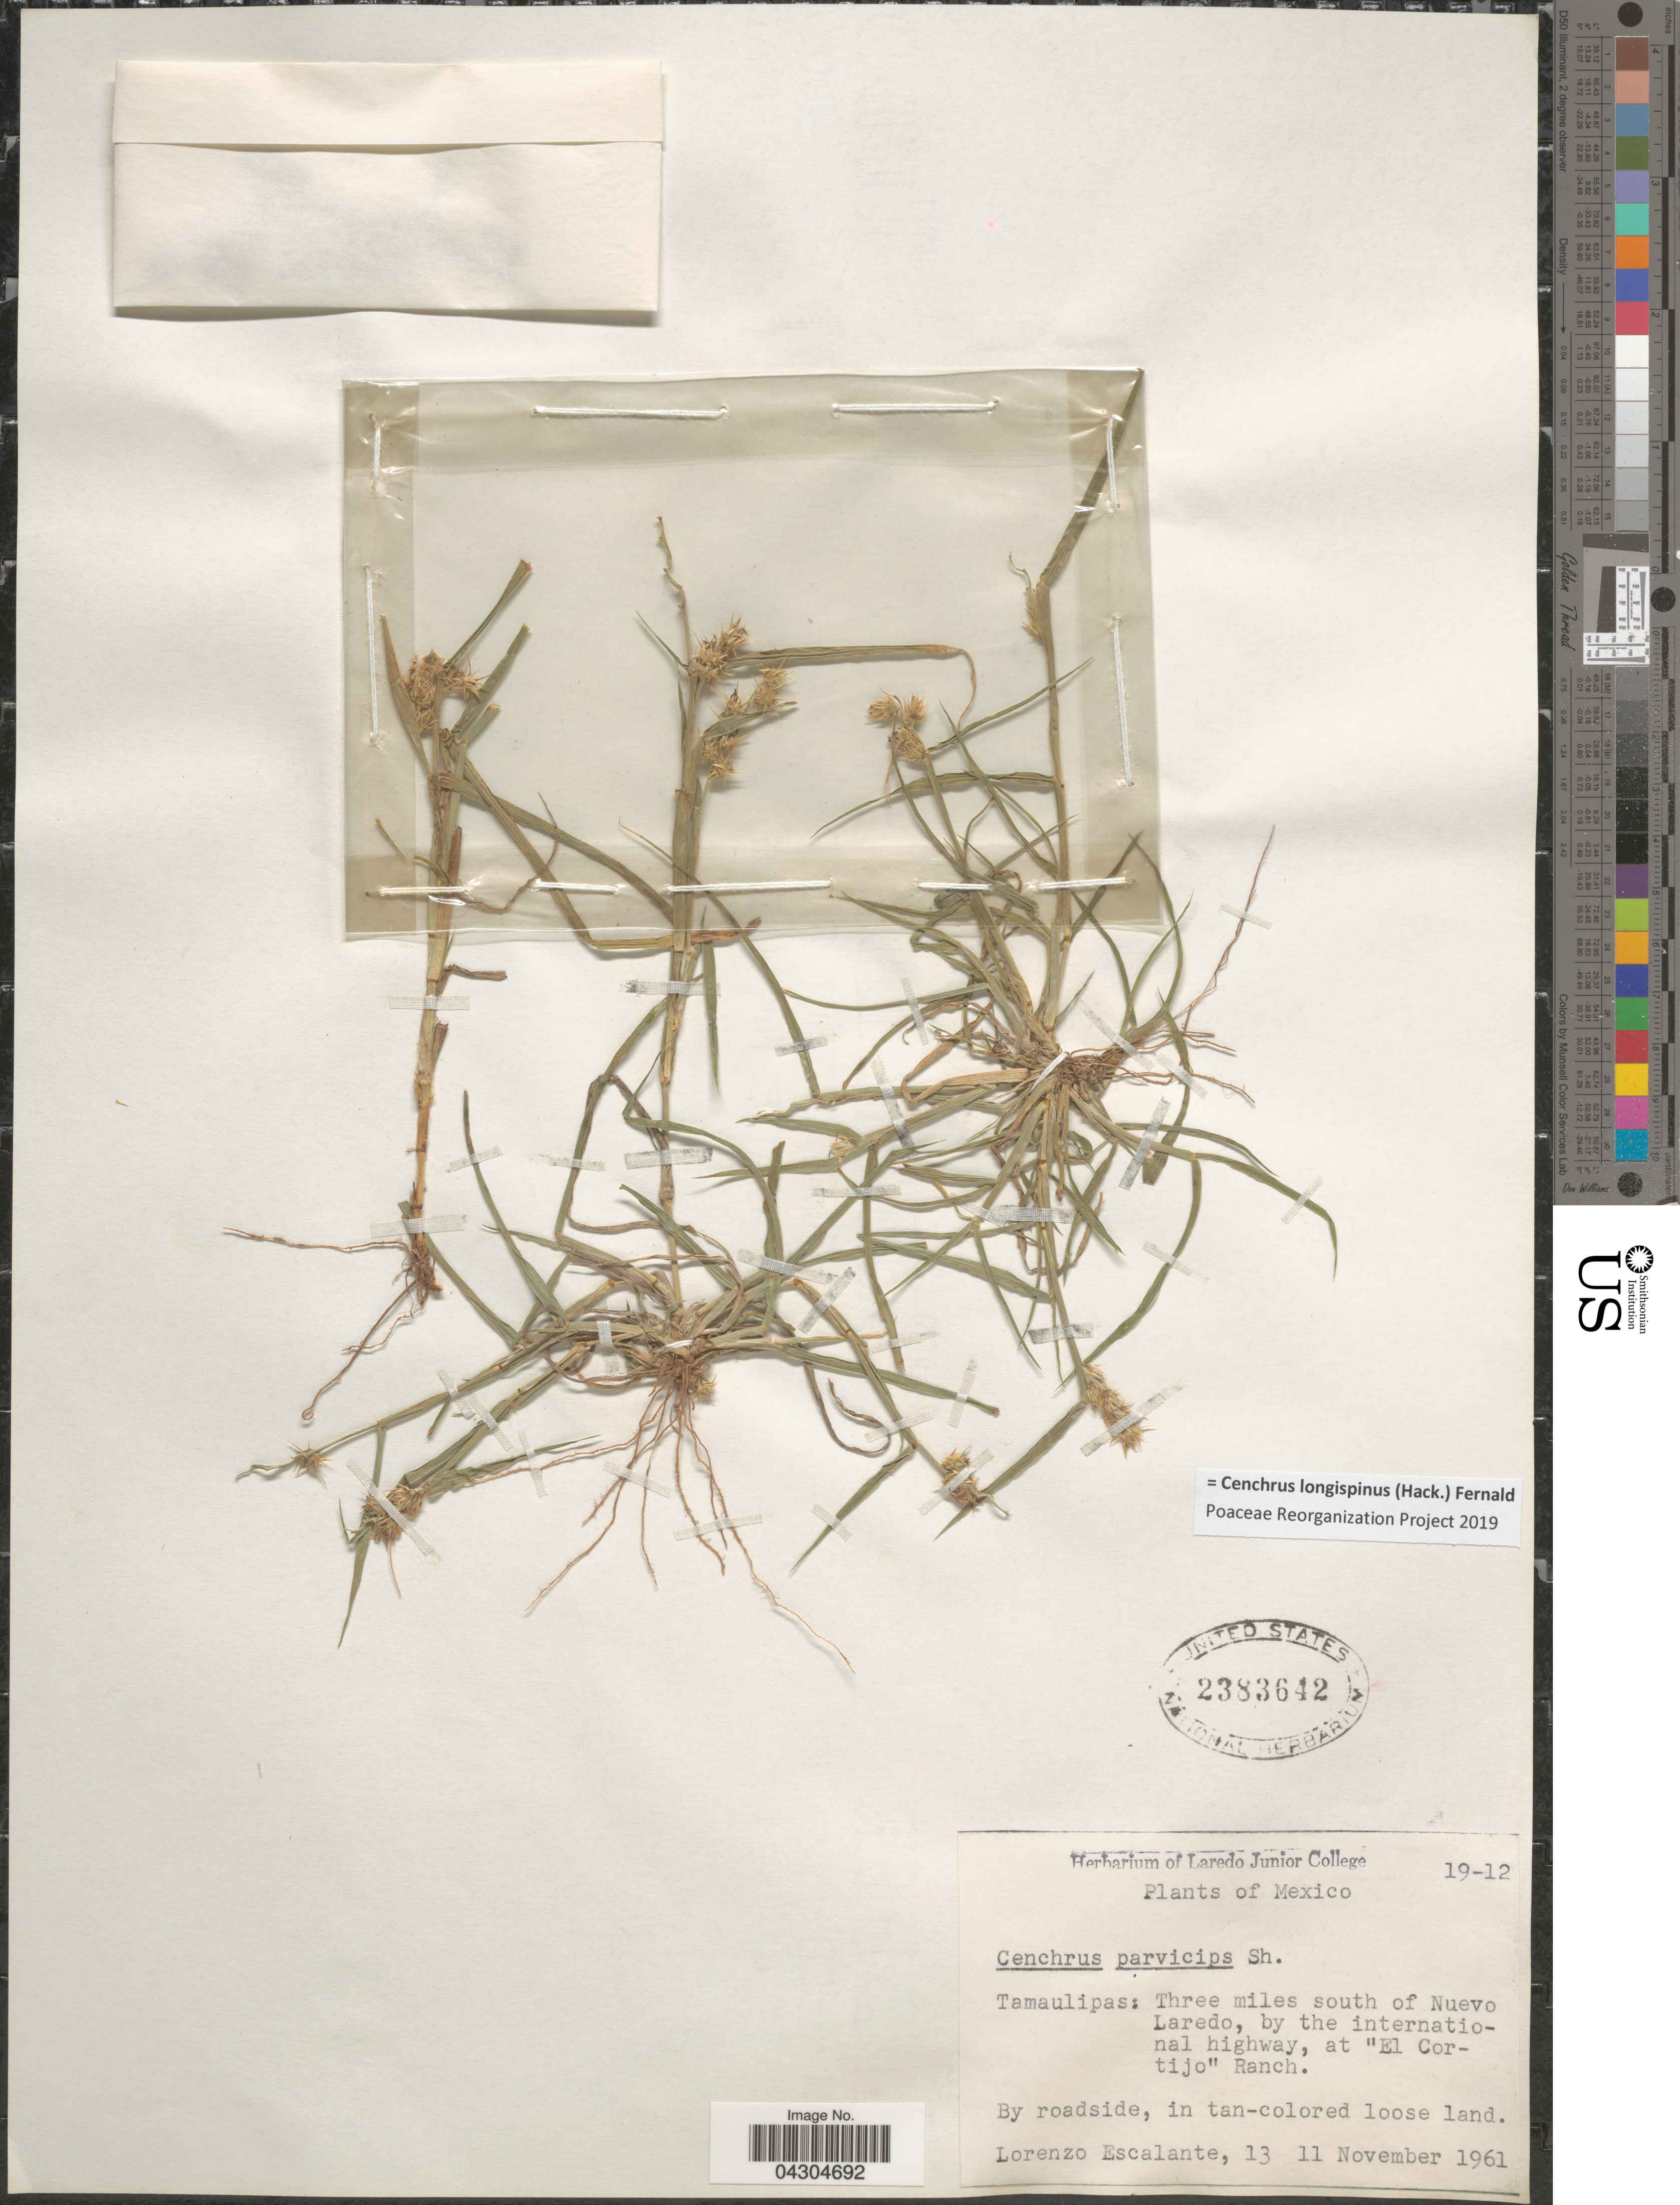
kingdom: Plantae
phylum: Tracheophyta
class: Liliopsida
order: Poales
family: Poaceae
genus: Cenchrus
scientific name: Cenchrus longispinus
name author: (Hack.) Fernald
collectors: L. Escalante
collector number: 13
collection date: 1961-11-11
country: Mexico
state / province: Tamaulipas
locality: Tamaulipas: Three miles south of Nuevo Laredo, by the international highway, at "El Cortijo" Ranch.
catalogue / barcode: US 2383642